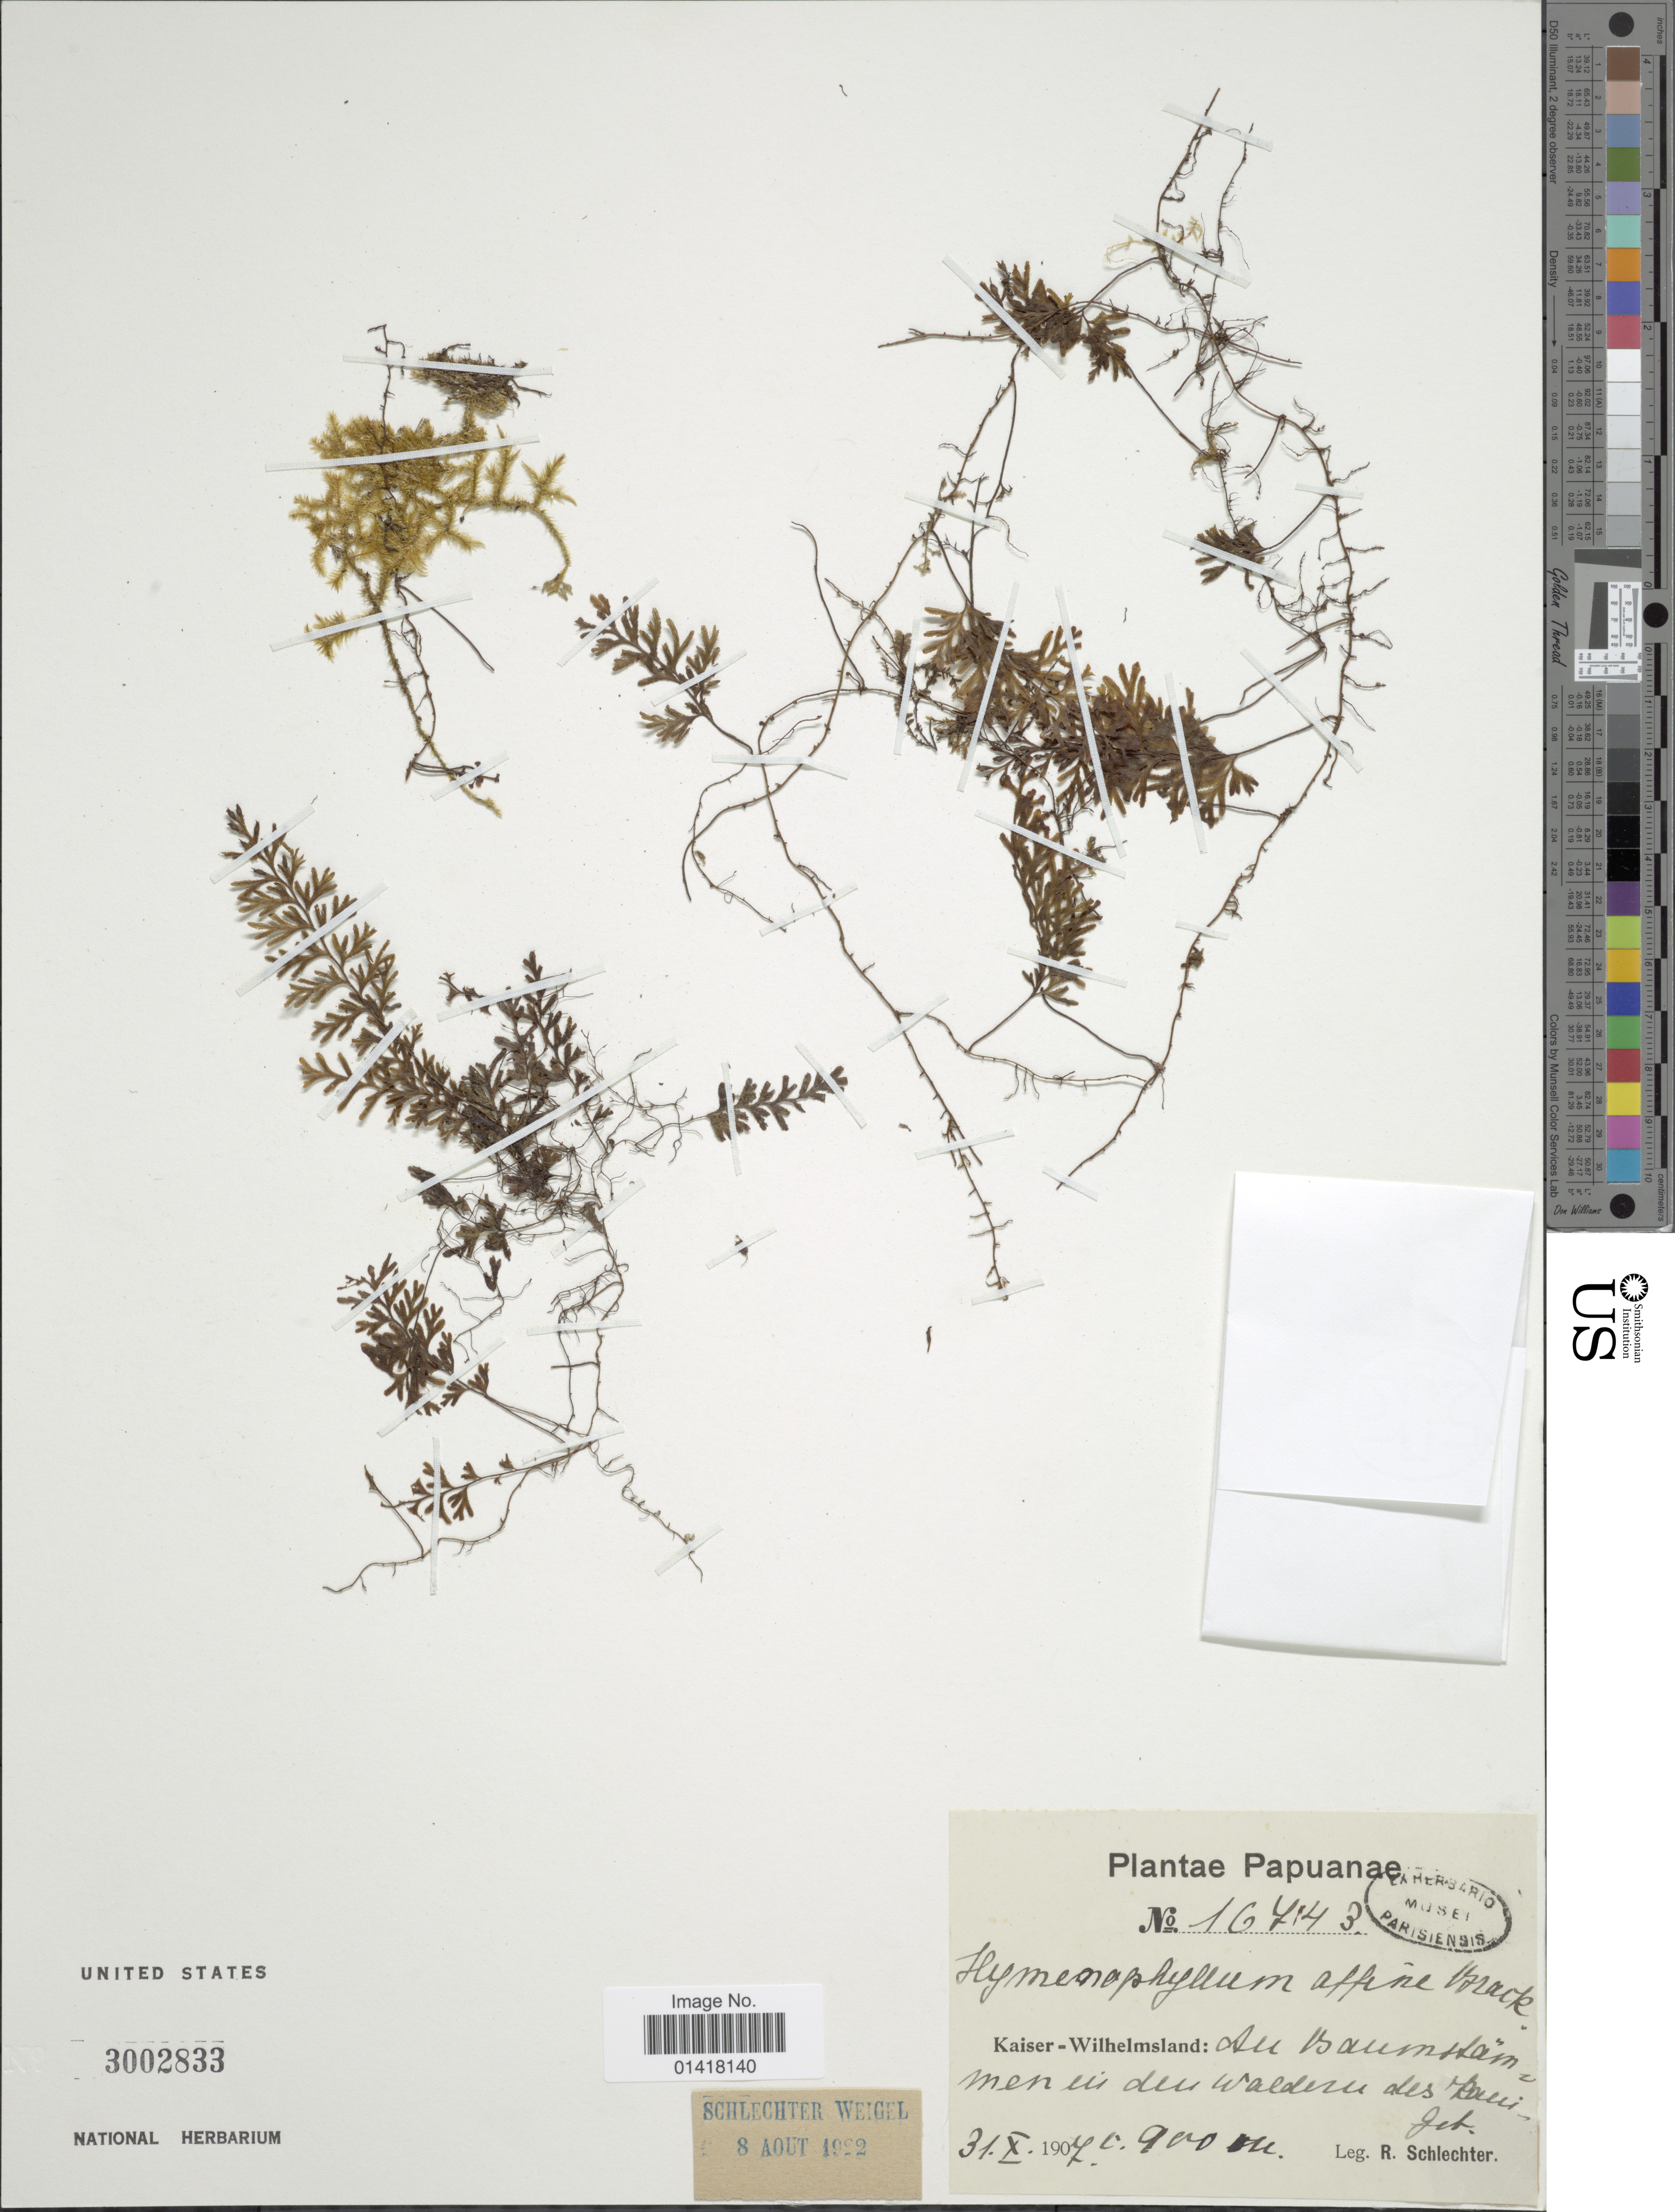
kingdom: Plantae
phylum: Tracheophyta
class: Polypodiopsida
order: Hymenophyllales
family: Hymenophyllaceae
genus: Hymenophyllum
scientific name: Hymenophyllum affine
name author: Brack. in Wilkes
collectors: F. R. R. Schlechter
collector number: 16743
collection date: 1907-10-31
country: Papua New Guinea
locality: Kaiser-Wilhelmsland: Au Baumstämmen in den Wäldern des Kani geb.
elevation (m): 900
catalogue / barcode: US 3002833